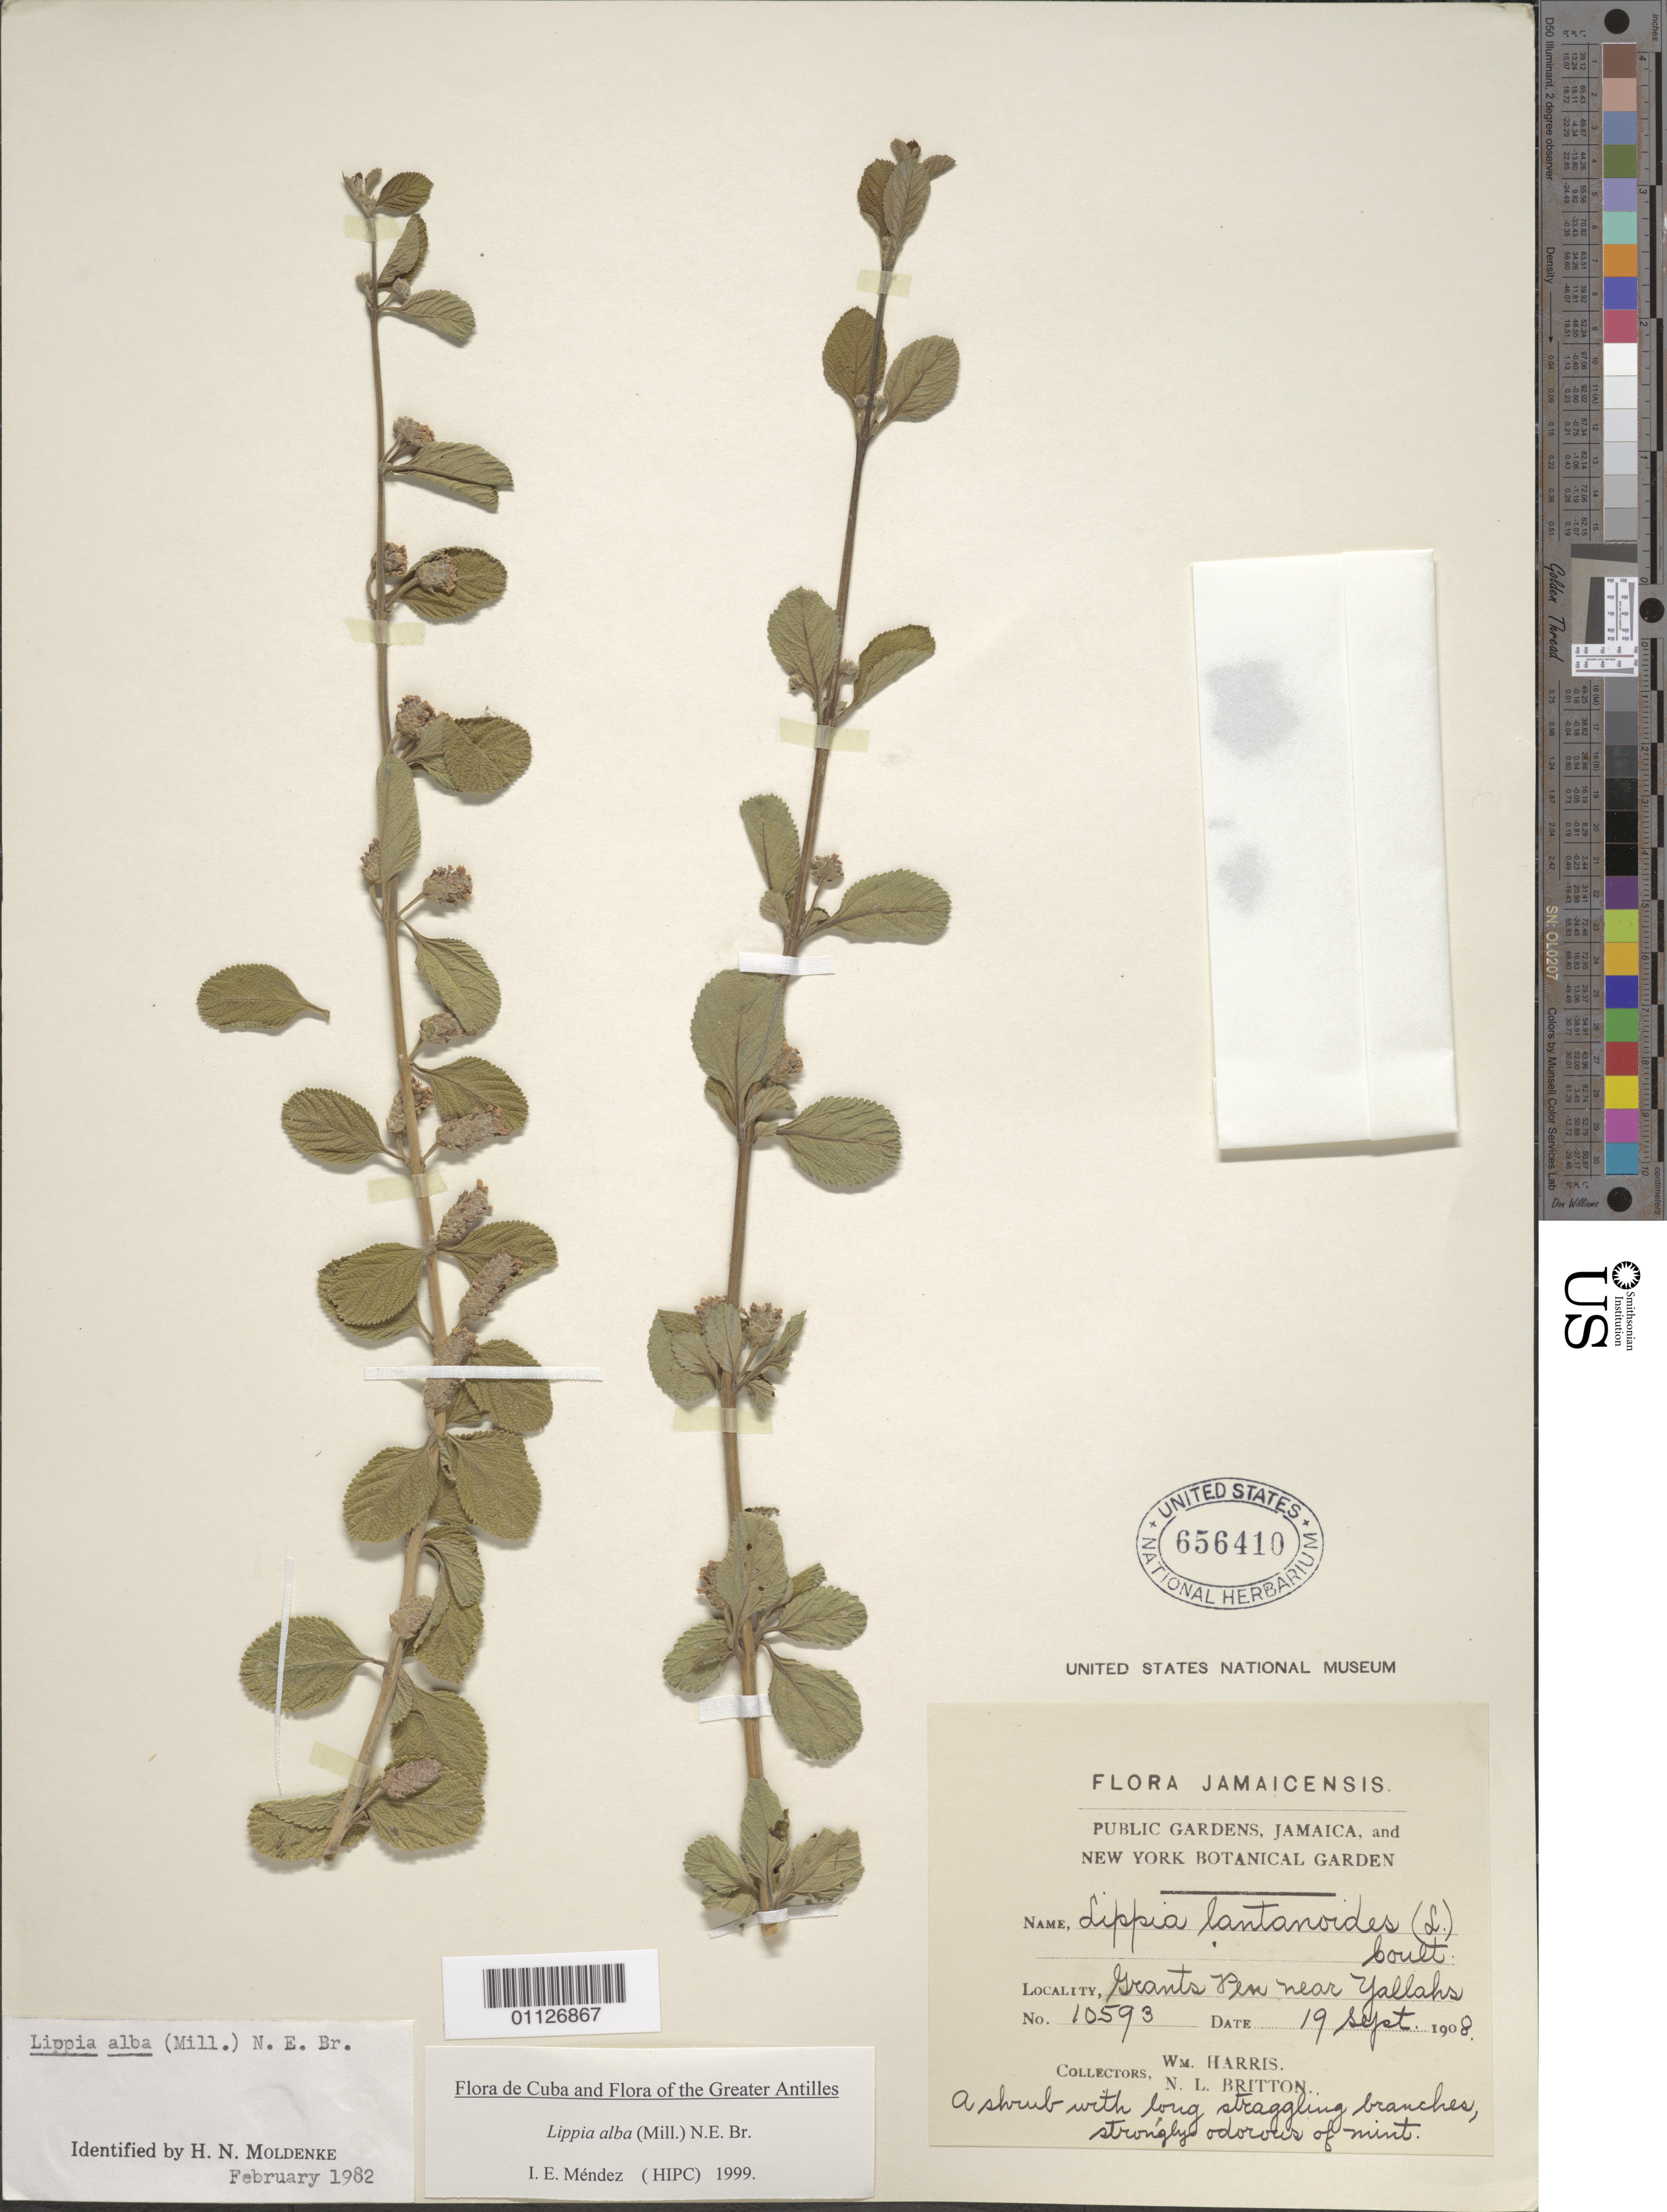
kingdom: Plantae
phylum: Tracheophyta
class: Magnoliopsida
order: Lamiales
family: Verbenaceae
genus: Lippia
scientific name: Lippia alba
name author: (Mill.) N.E. Br. ex Britton & P. Wilson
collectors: W. Harris & N. Britton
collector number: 10593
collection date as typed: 19 Sep 1908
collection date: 1908-09-19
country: Jamaica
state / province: Saint Thomas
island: Jamaica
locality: Grants Pen near Yallahs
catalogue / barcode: US 656410